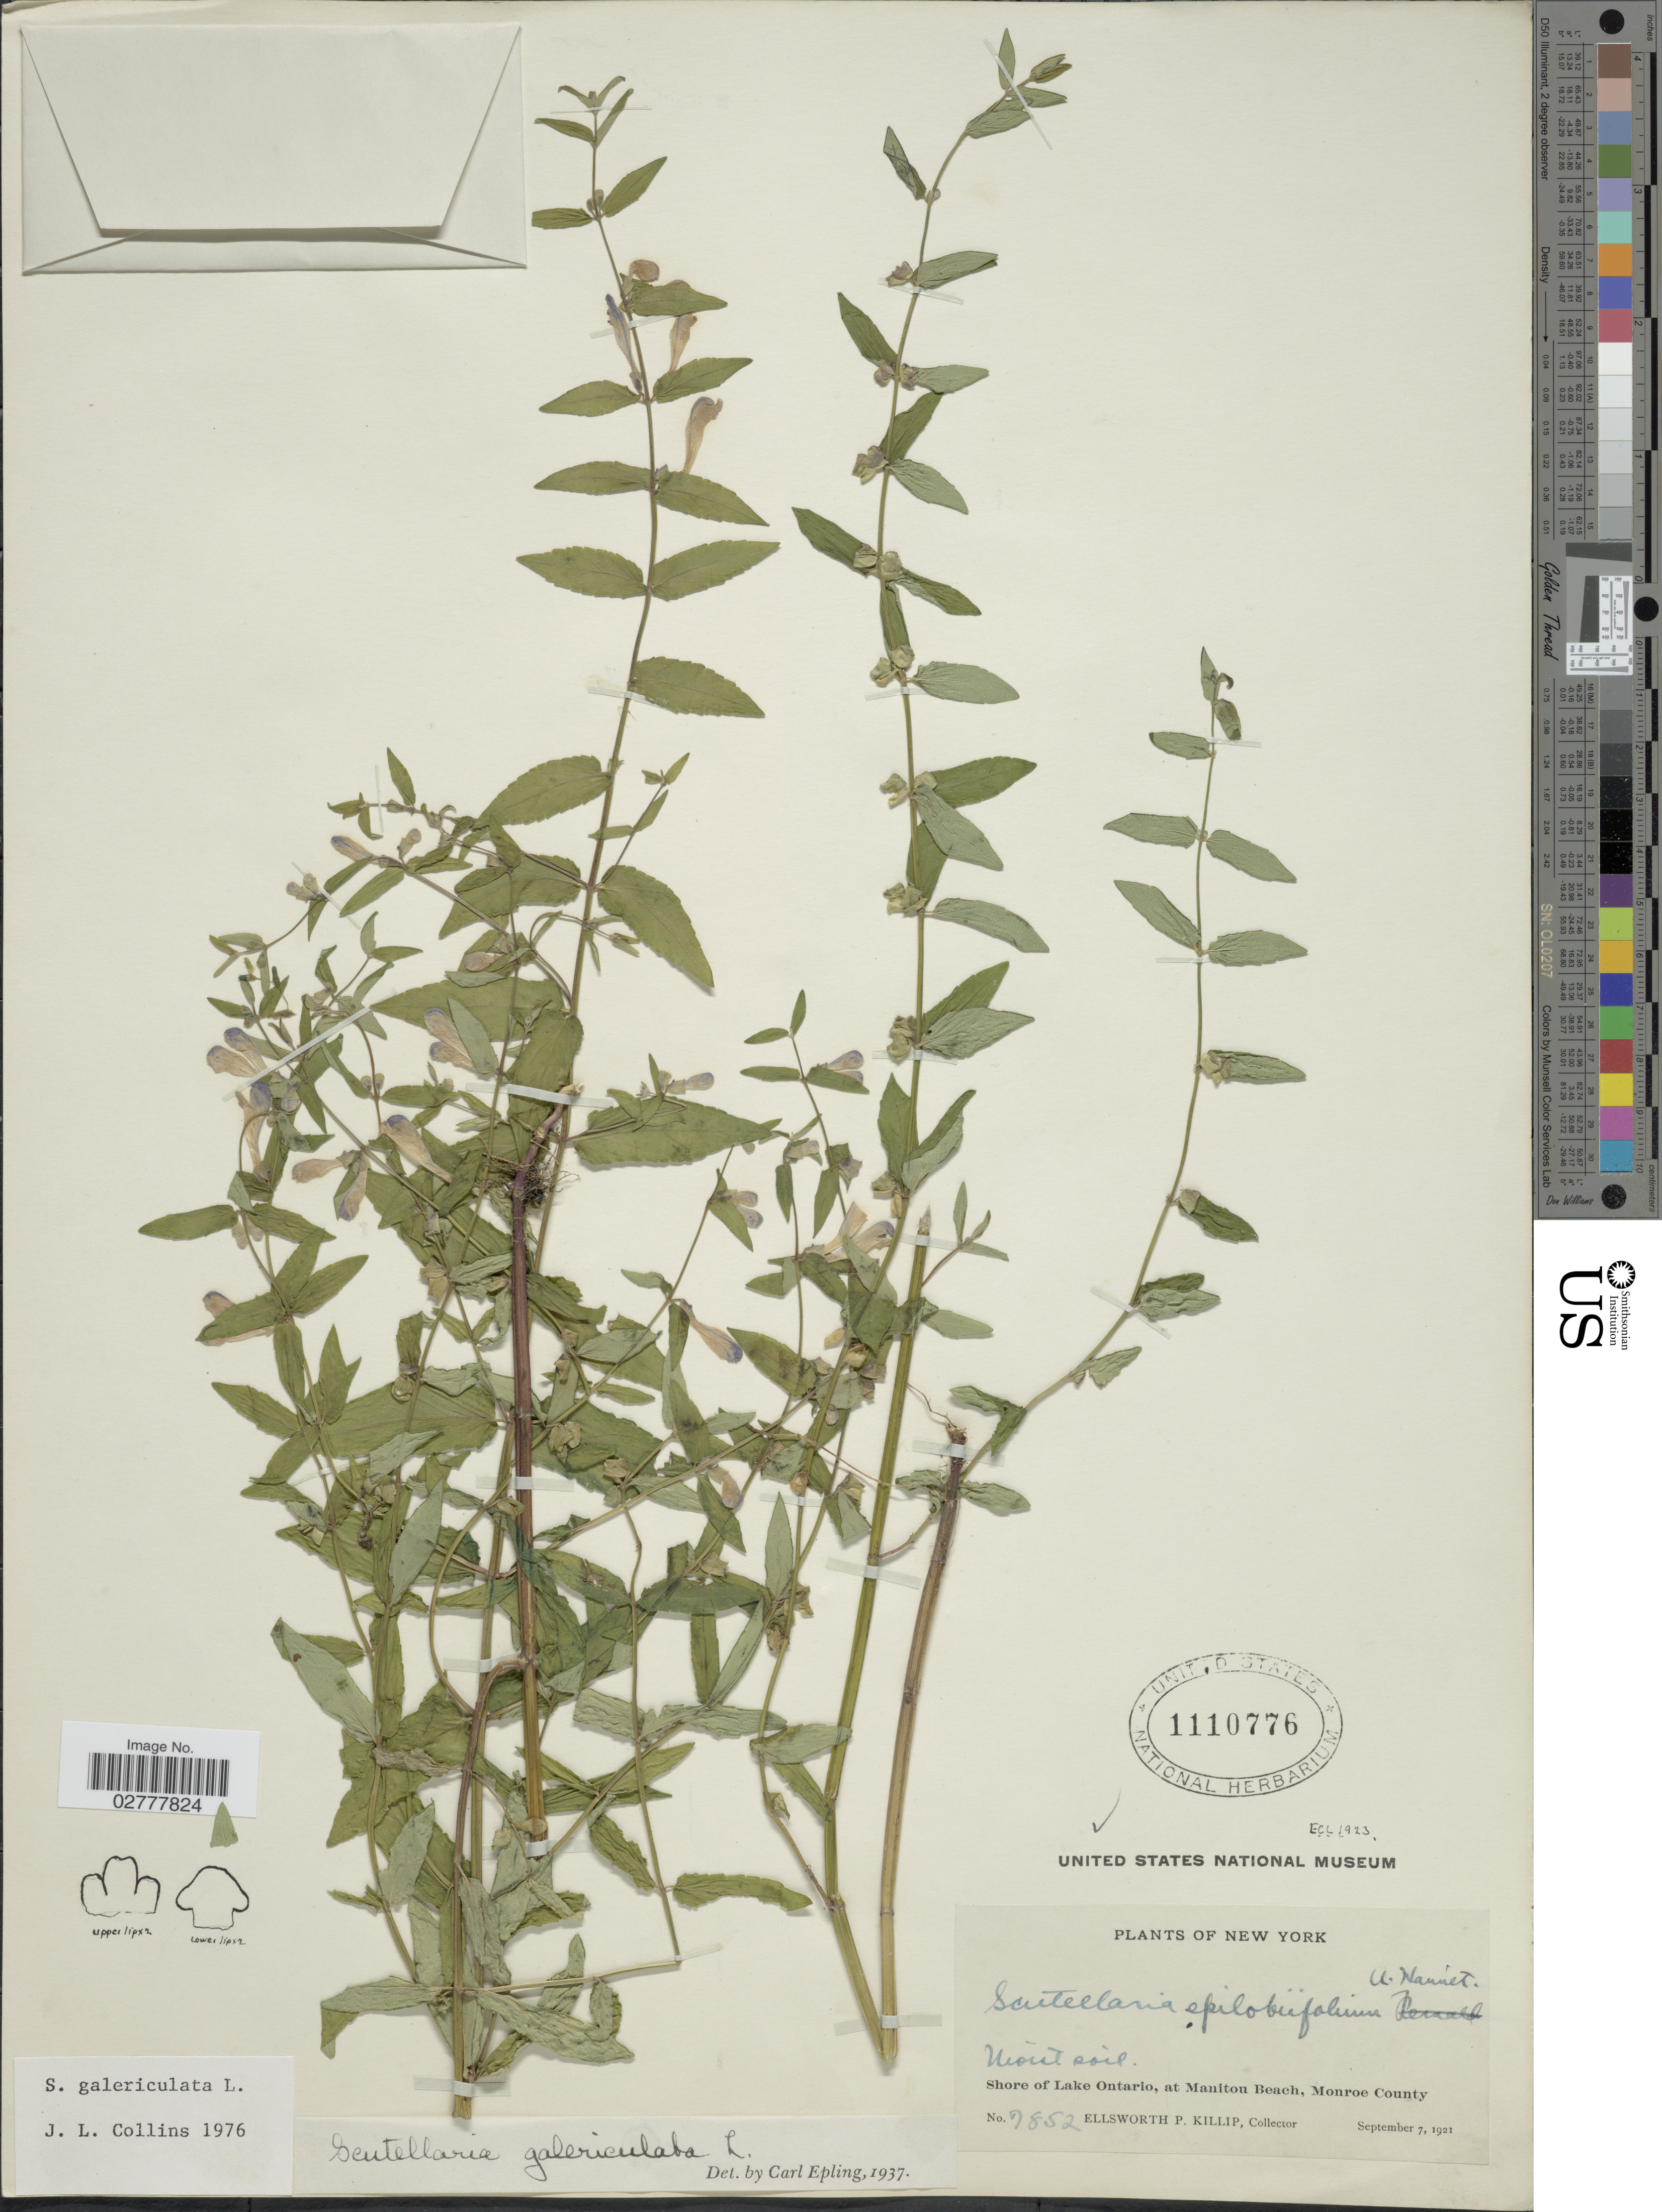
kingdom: Plantae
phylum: Tracheophyta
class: Magnoliopsida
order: Lamiales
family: Lamiaceae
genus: Scutellaria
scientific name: Scutellaria galericulata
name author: L.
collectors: E. P. Killip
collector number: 7852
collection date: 1921-09-07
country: United States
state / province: New York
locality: Shore of Lake Ontario, at Manitou Beach, Monroe County.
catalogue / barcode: US 1110776